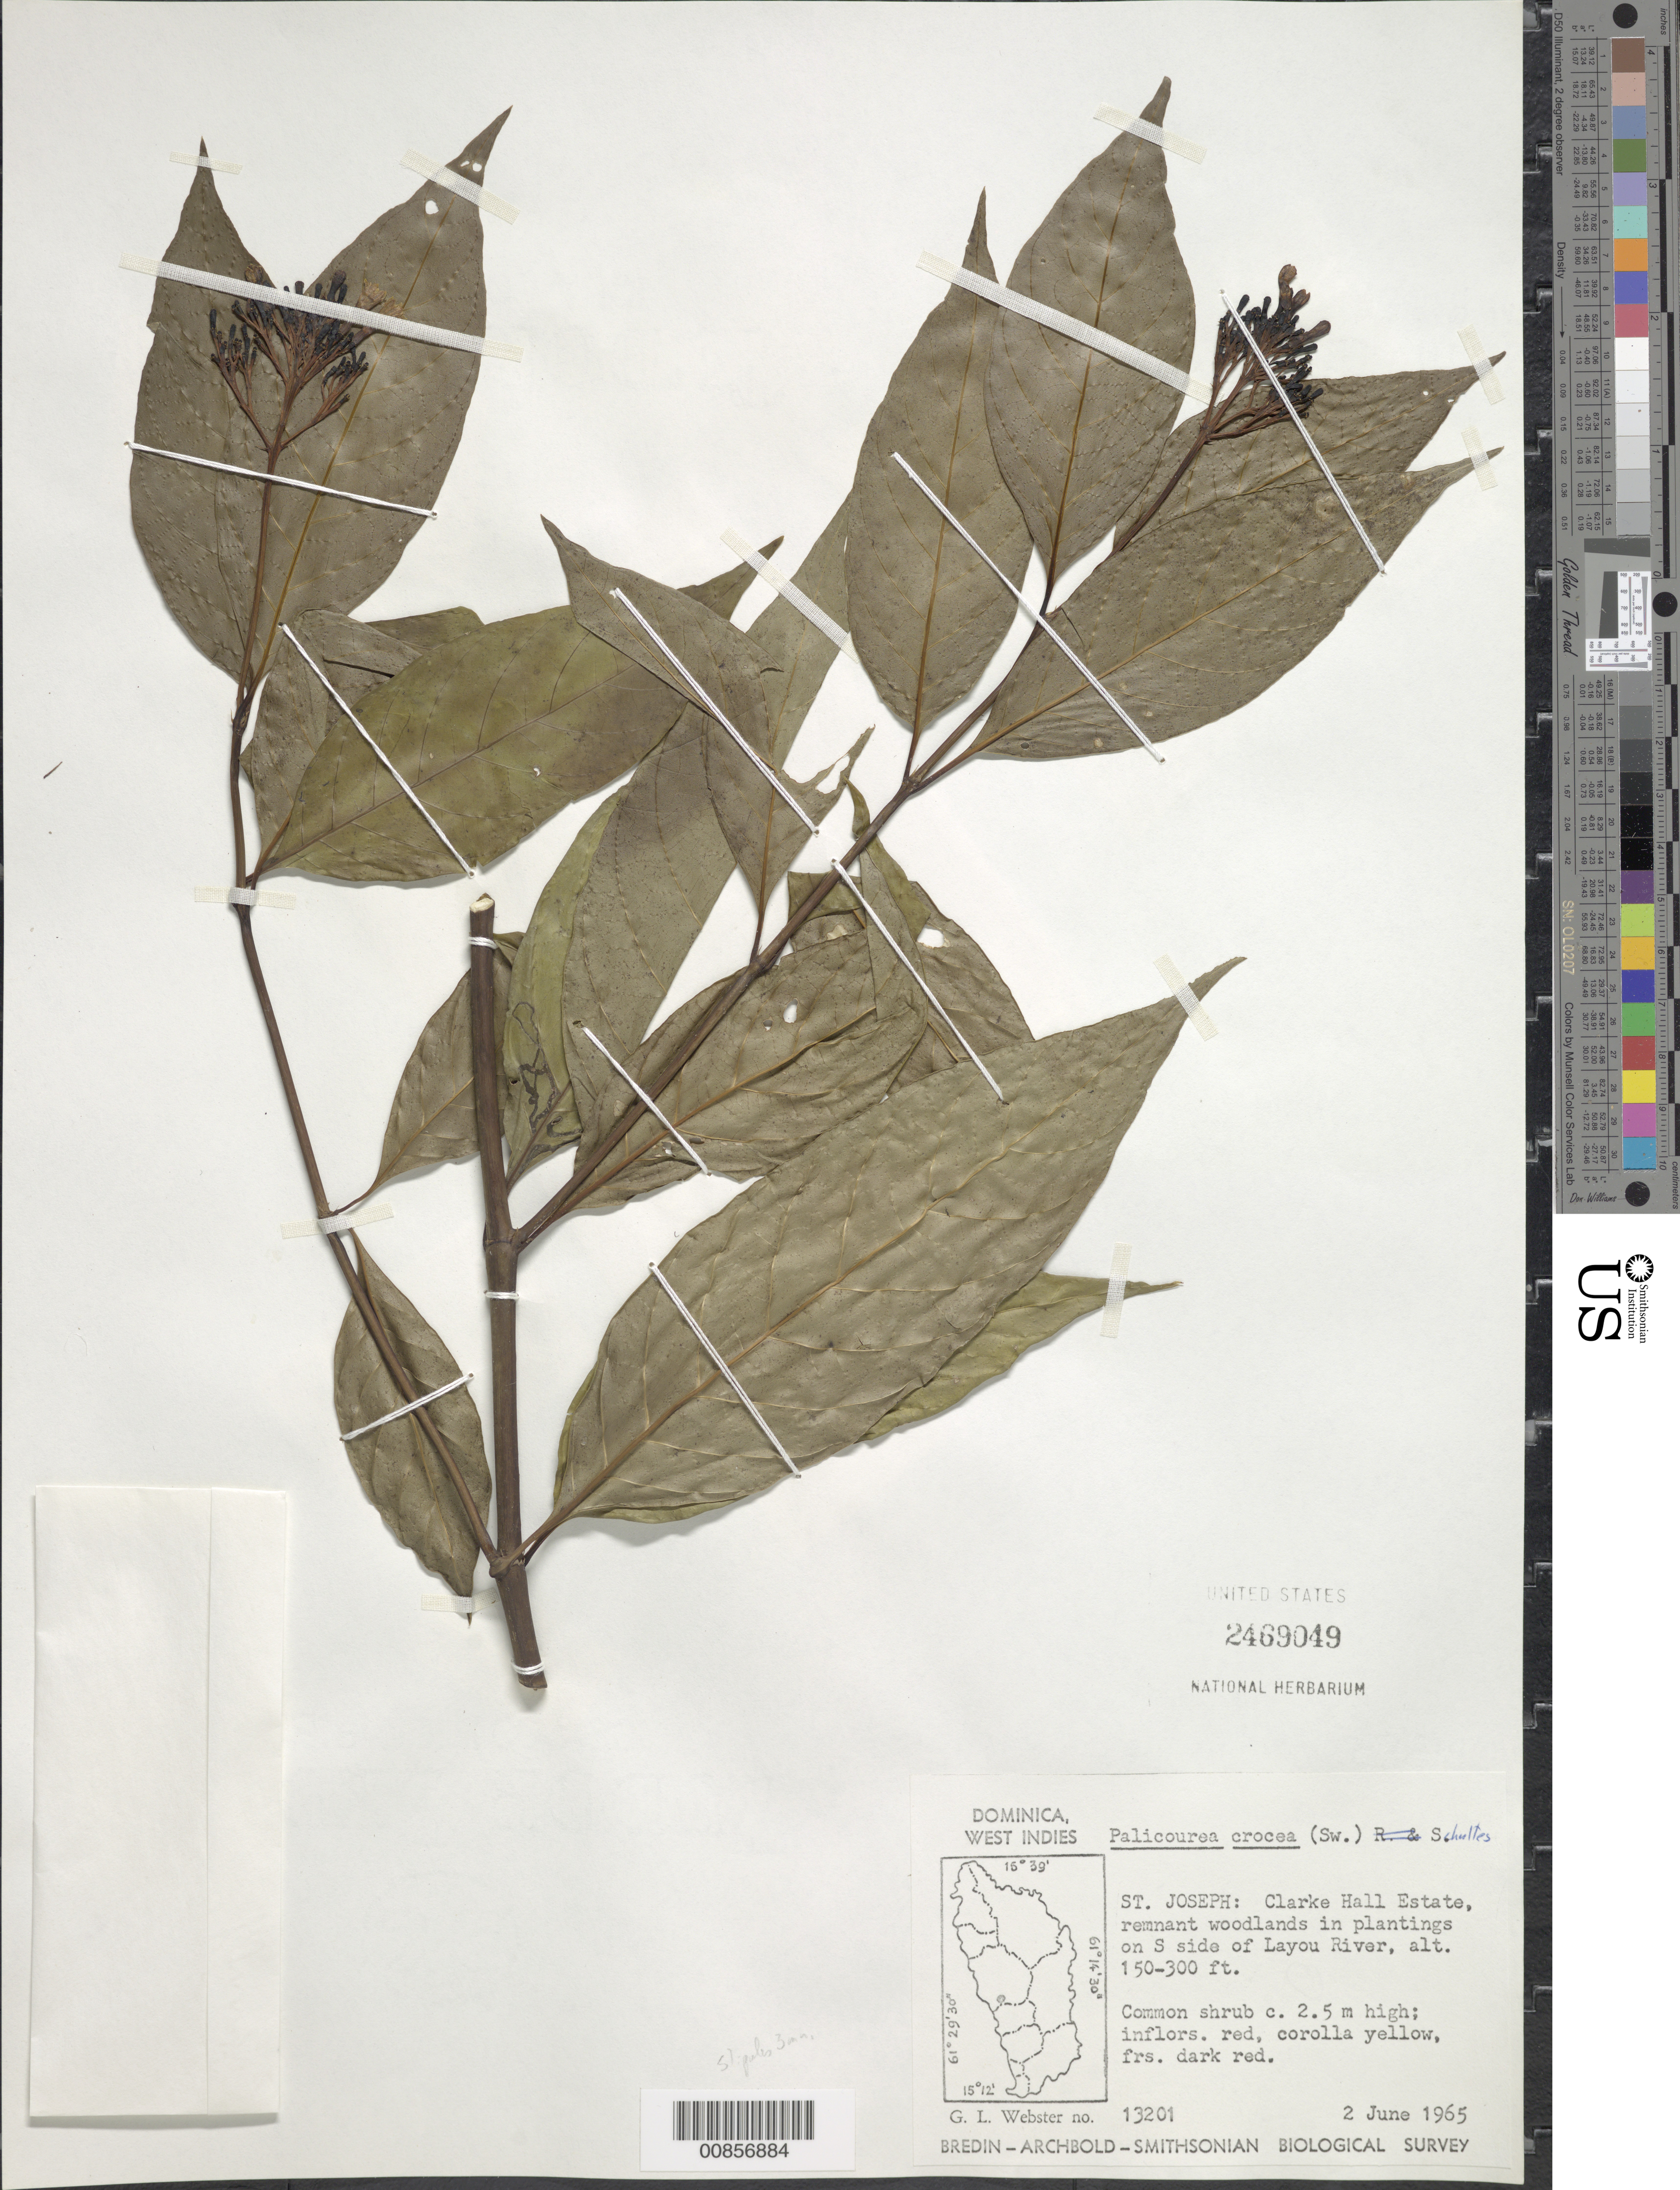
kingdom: Plantae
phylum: Tracheophyta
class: Magnoliopsida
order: Gentianales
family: Rubiaceae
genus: Palicourea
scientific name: Palicourea crocea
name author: (Sw.) Schult.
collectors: G. L. Webster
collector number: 13201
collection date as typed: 02 Jun 1965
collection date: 1965-06-02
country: Dominica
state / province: St. Joseph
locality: Clarke Hall Estate, on south side of Layou River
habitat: Remnant woodlands in plantings on side of river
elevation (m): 46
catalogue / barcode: US 2469049